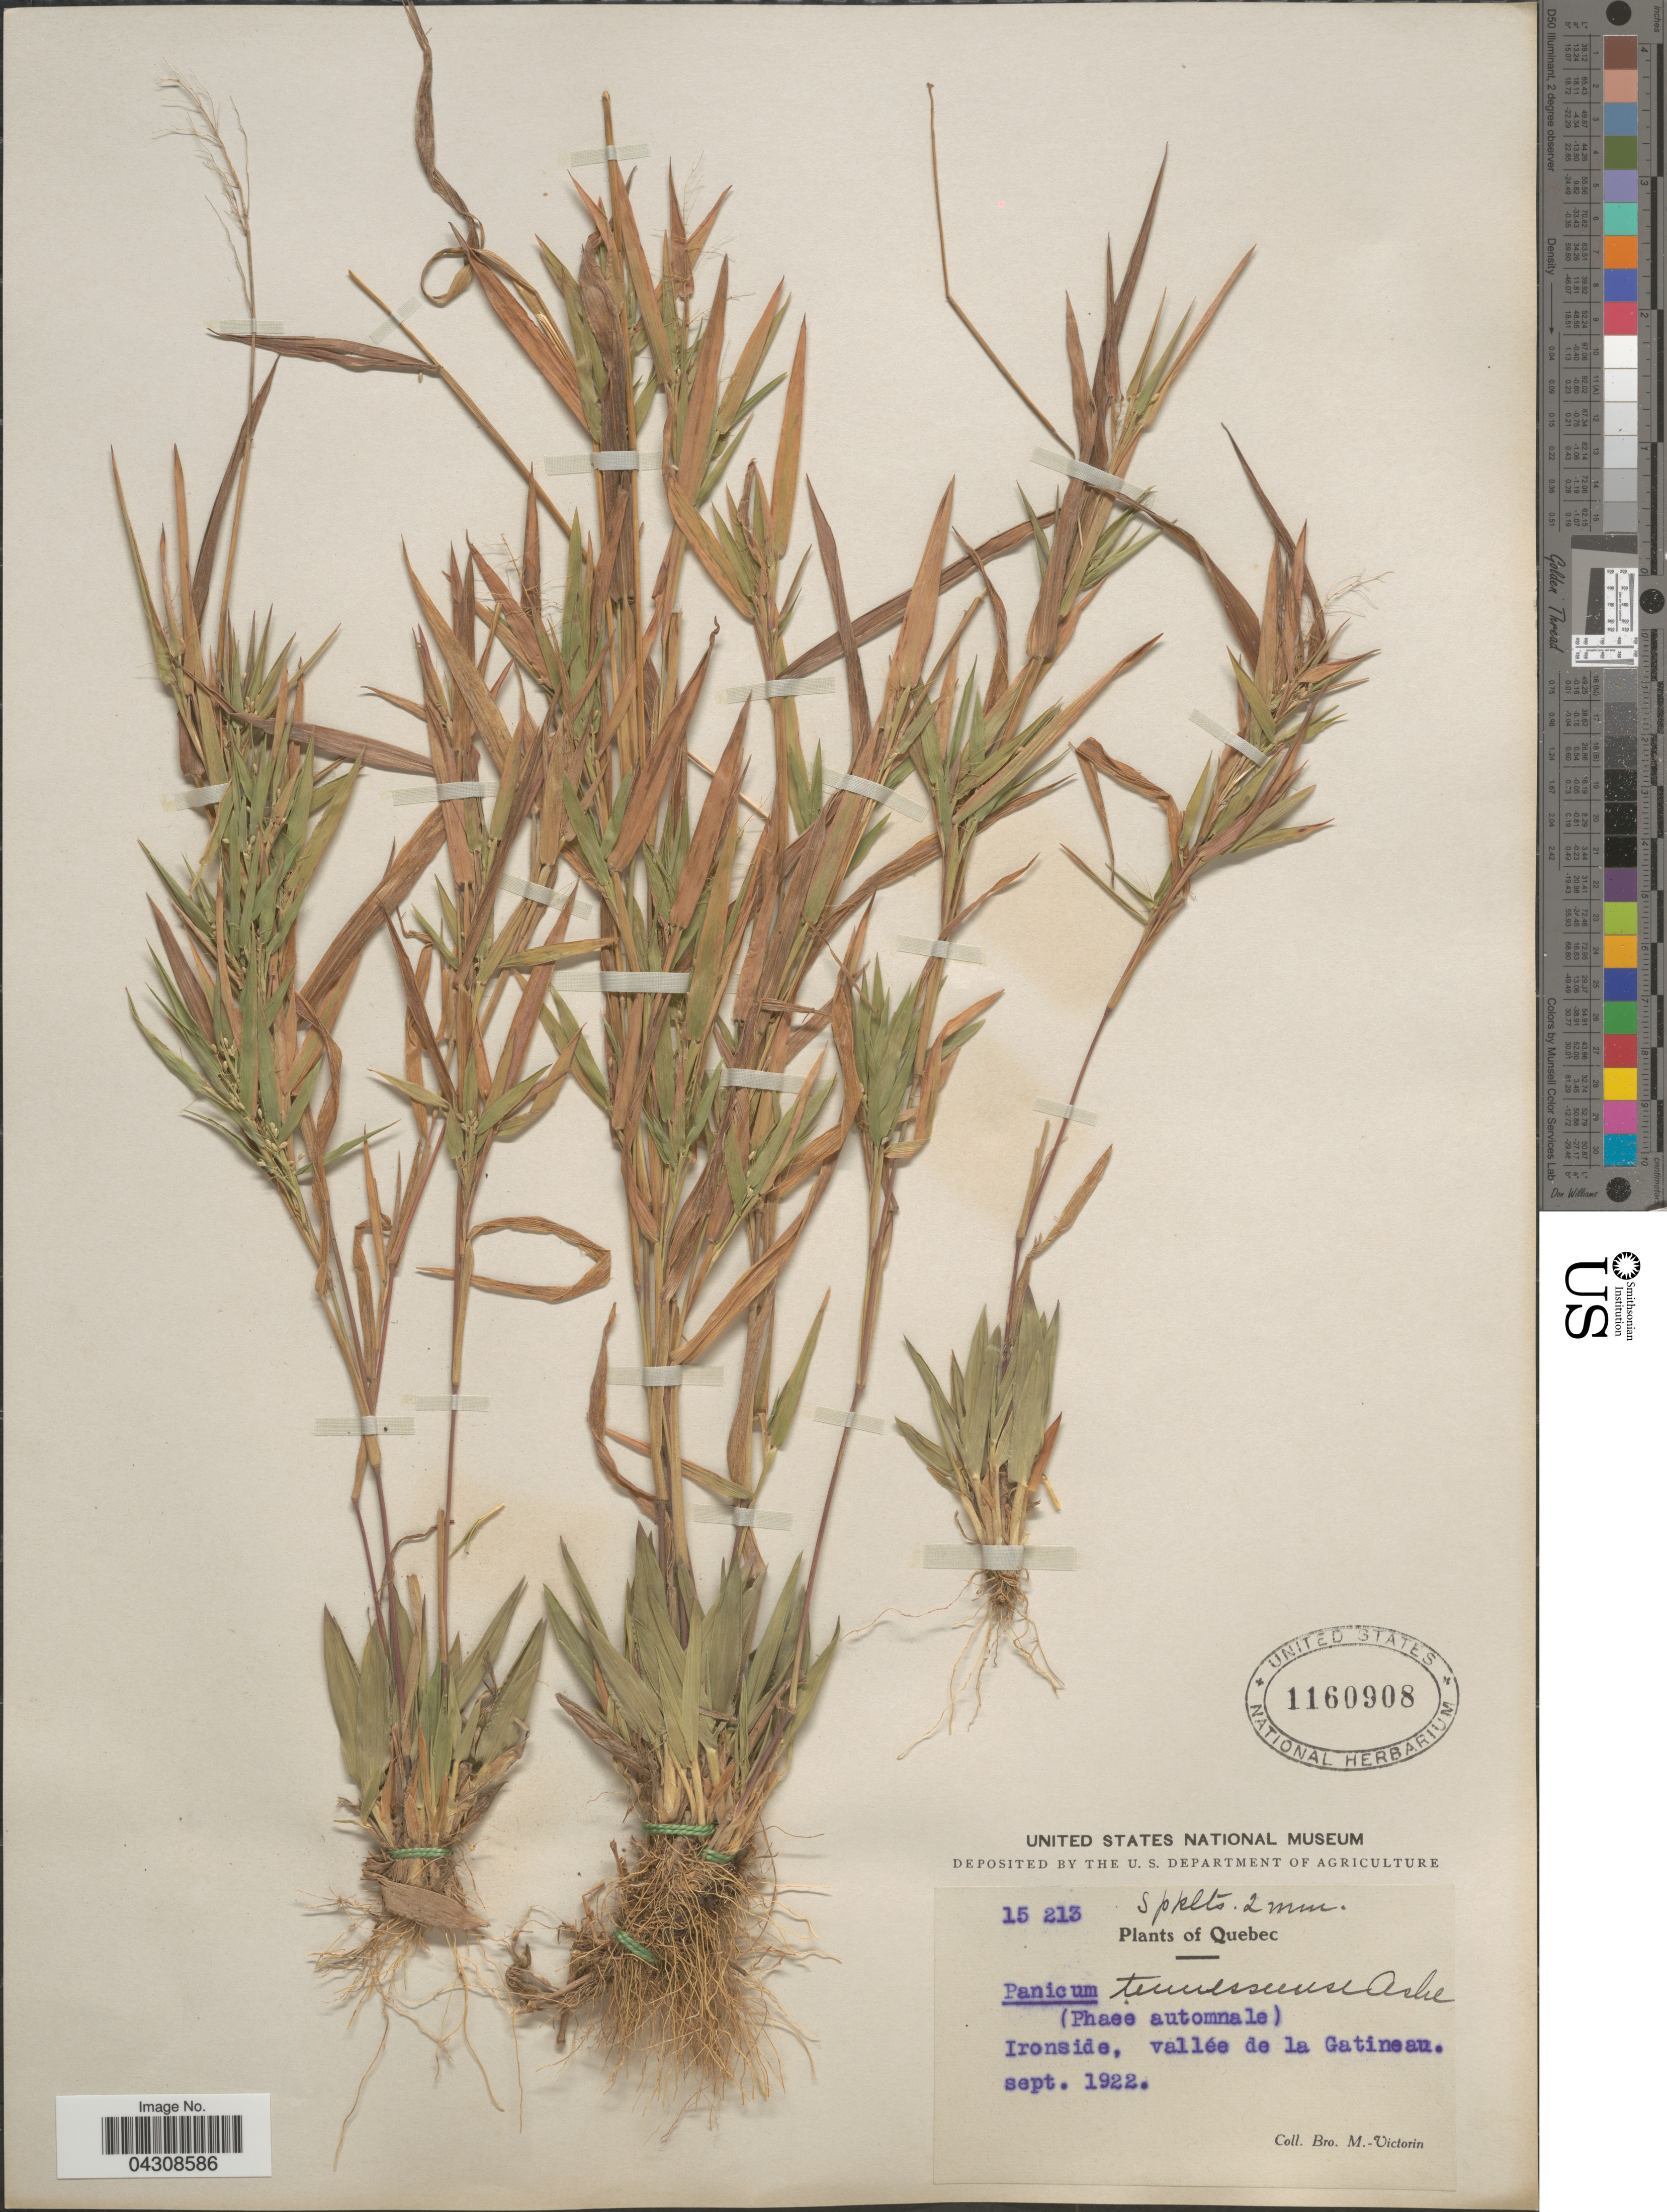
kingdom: Plantae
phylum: Tracheophyta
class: Liliopsida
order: Poales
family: Poaceae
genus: Dichanthelium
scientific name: Dichanthelium acuminatum var. acuminatum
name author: (Sw.) Gould & C.A. Clark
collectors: Fr. Marie-Victorin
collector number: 15213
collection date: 1922-09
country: Canada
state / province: Quebec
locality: Ironside, vallée de la Gatineau.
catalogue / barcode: US 1160908